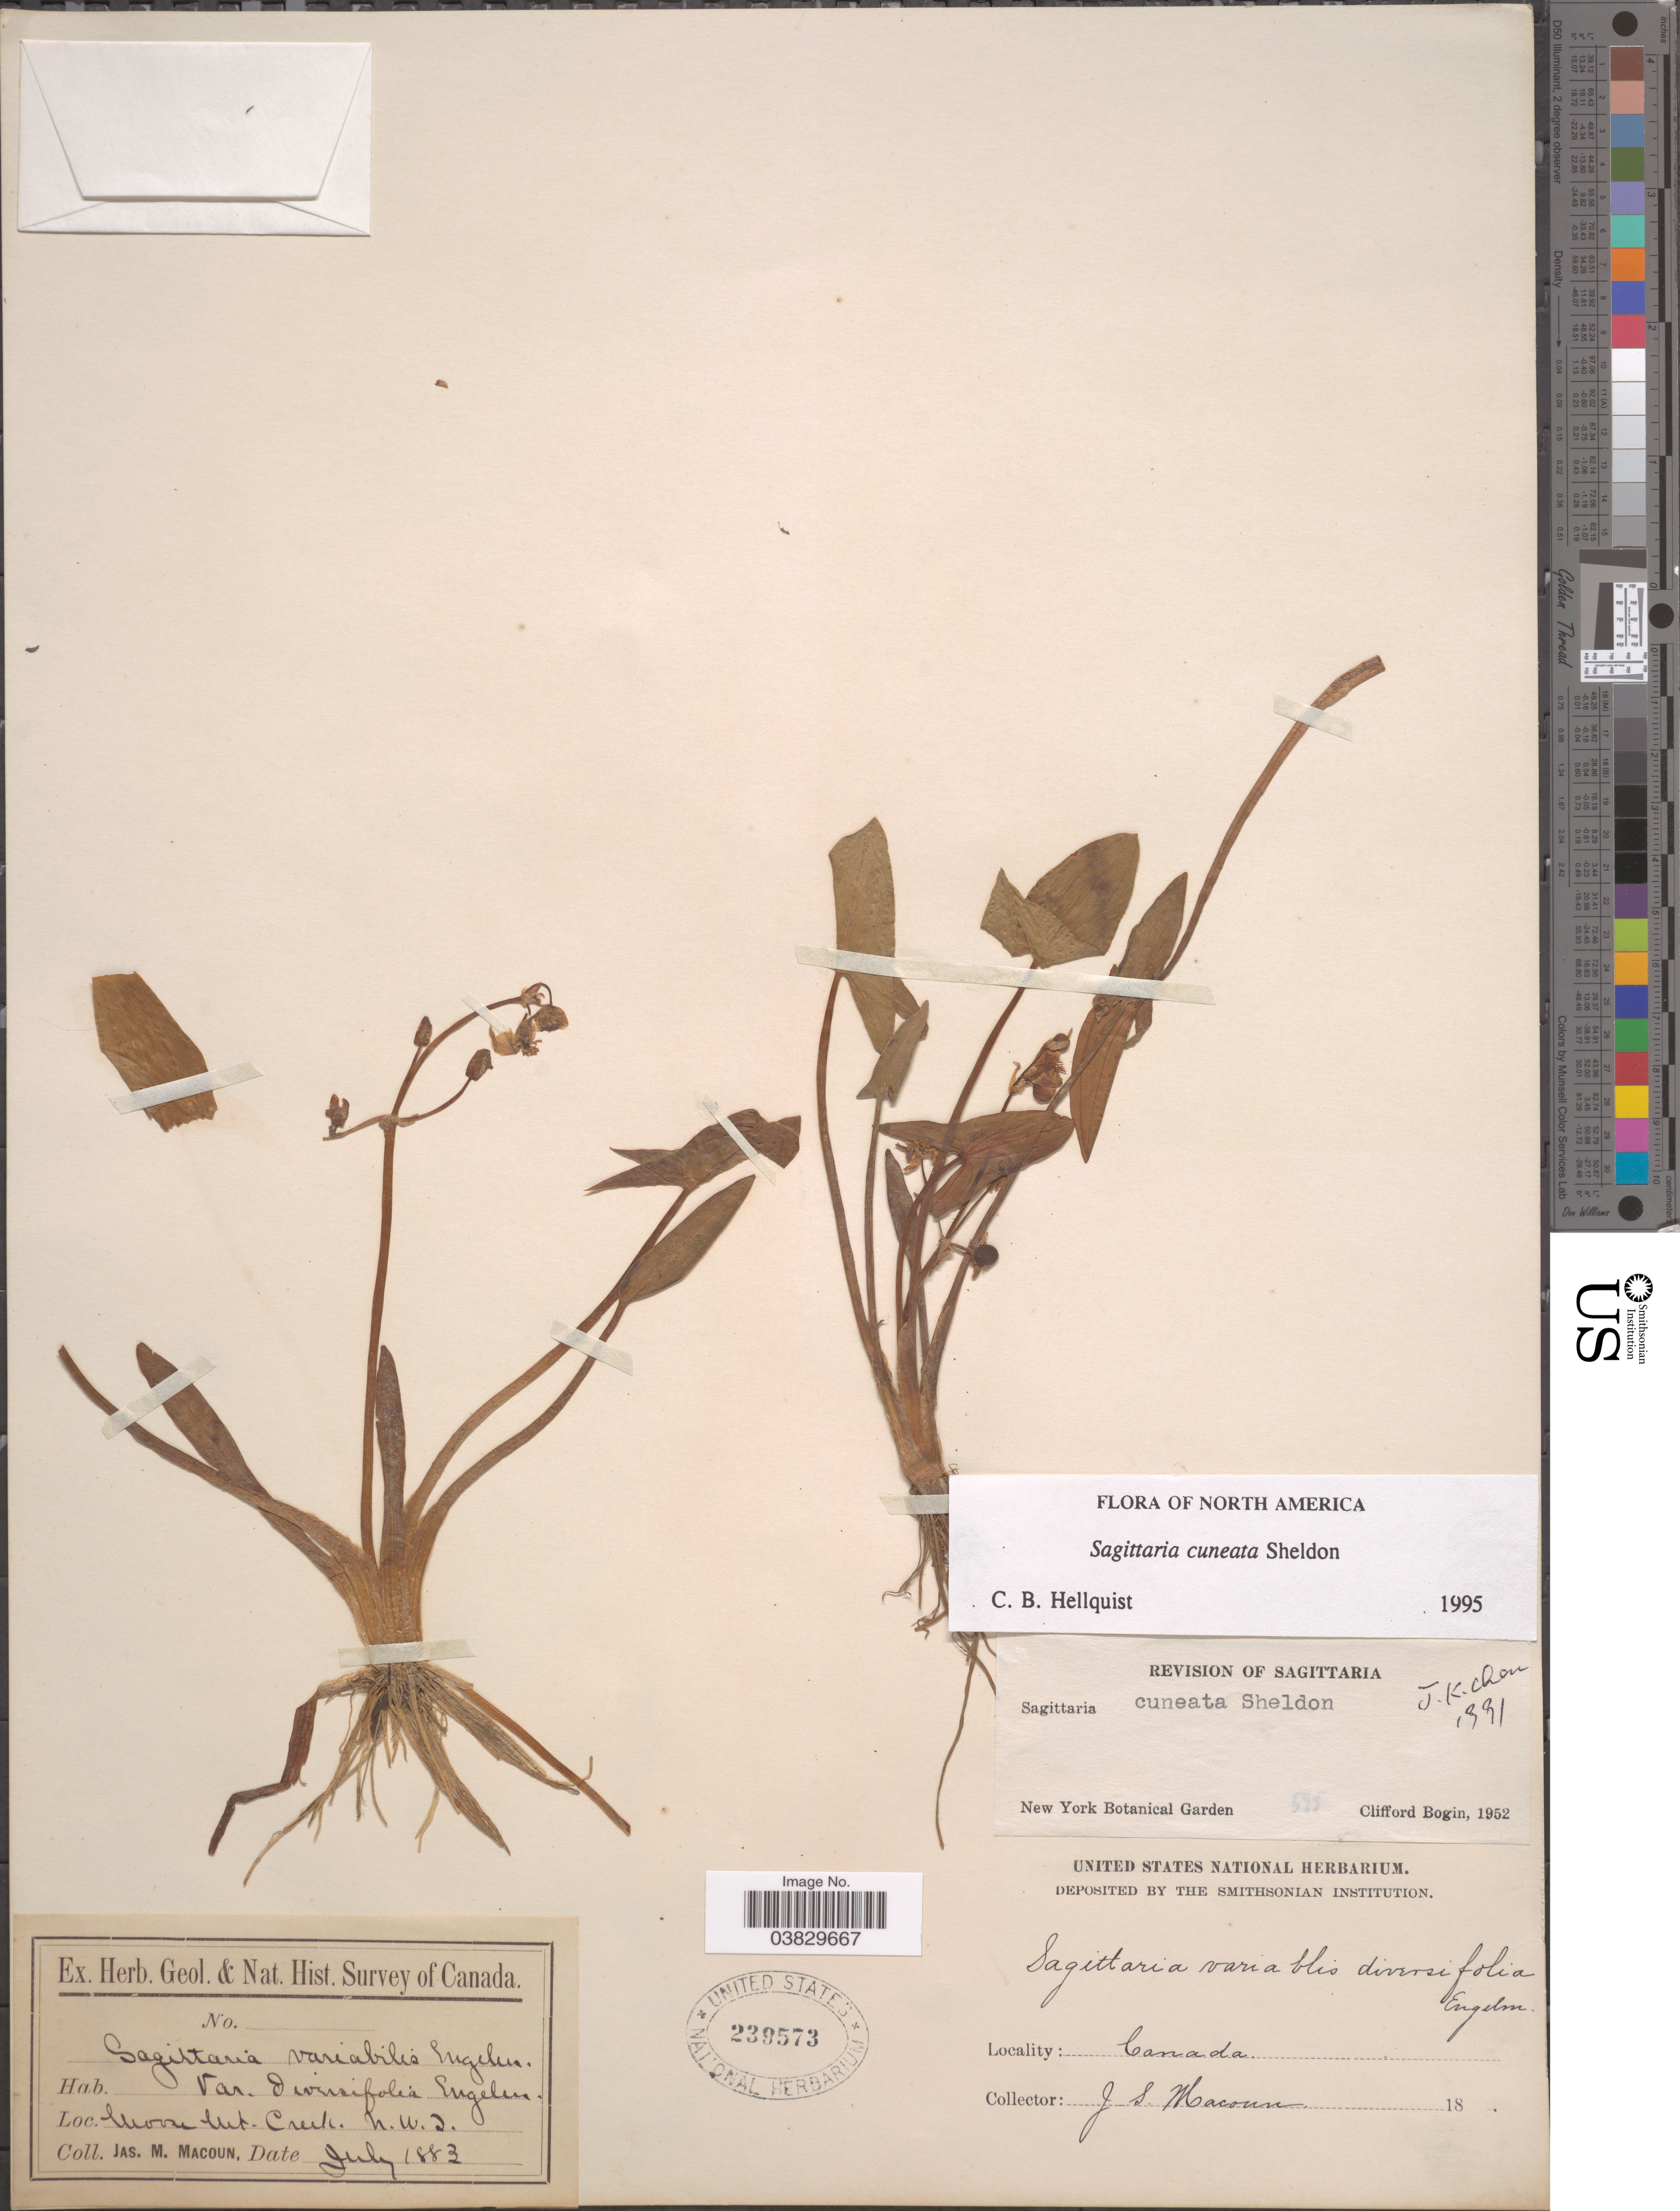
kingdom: Plantae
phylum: Tracheophyta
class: Liliopsida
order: Alismatales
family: Alismataceae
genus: Sagittaria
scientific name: Sagittaria cuneata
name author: E. Sheld.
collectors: J. M. Macoun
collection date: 1883-07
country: Canada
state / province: Northwest Territories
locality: Moose Cut. Creek. N.W.T.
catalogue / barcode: US 239573